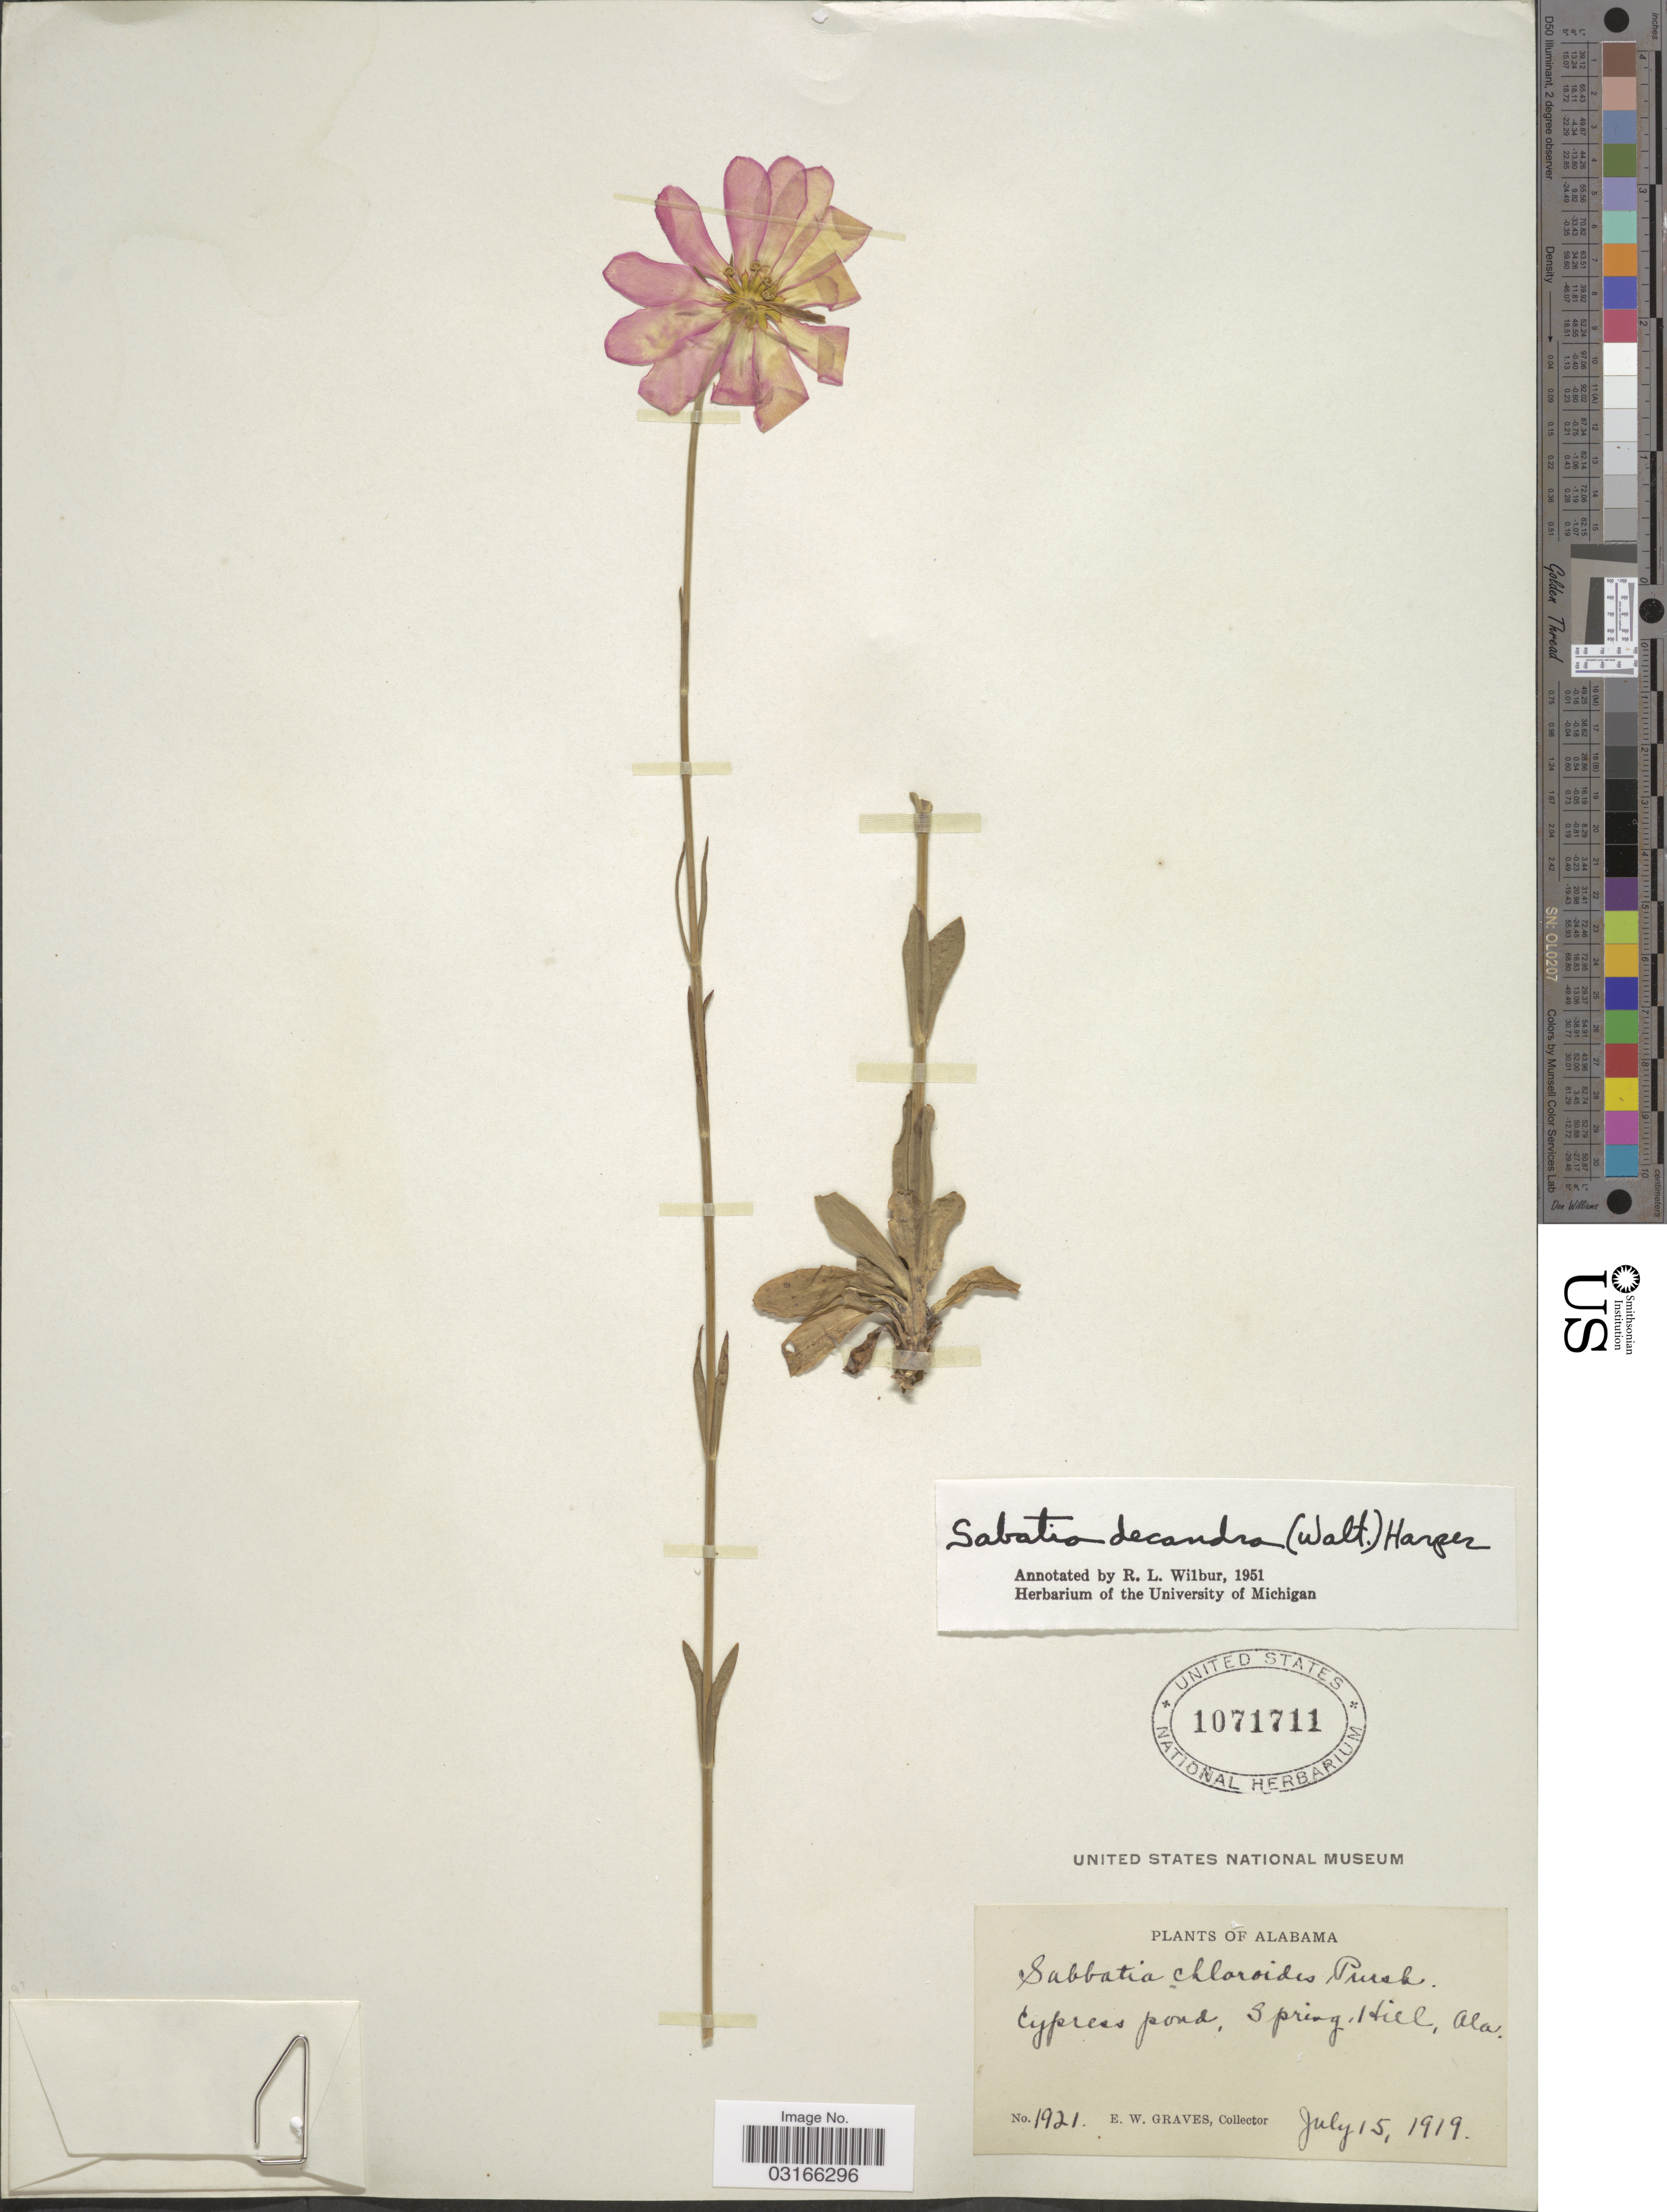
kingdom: Plantae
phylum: Tracheophyta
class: Magnoliopsida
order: Gentianales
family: Gentianaceae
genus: Sabatia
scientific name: Sabatia decandra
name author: (Walter)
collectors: E. Graves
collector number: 1921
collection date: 1919-07-15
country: United States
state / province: Alabama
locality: Cypress pond, Spring Hill.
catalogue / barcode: US 1071711